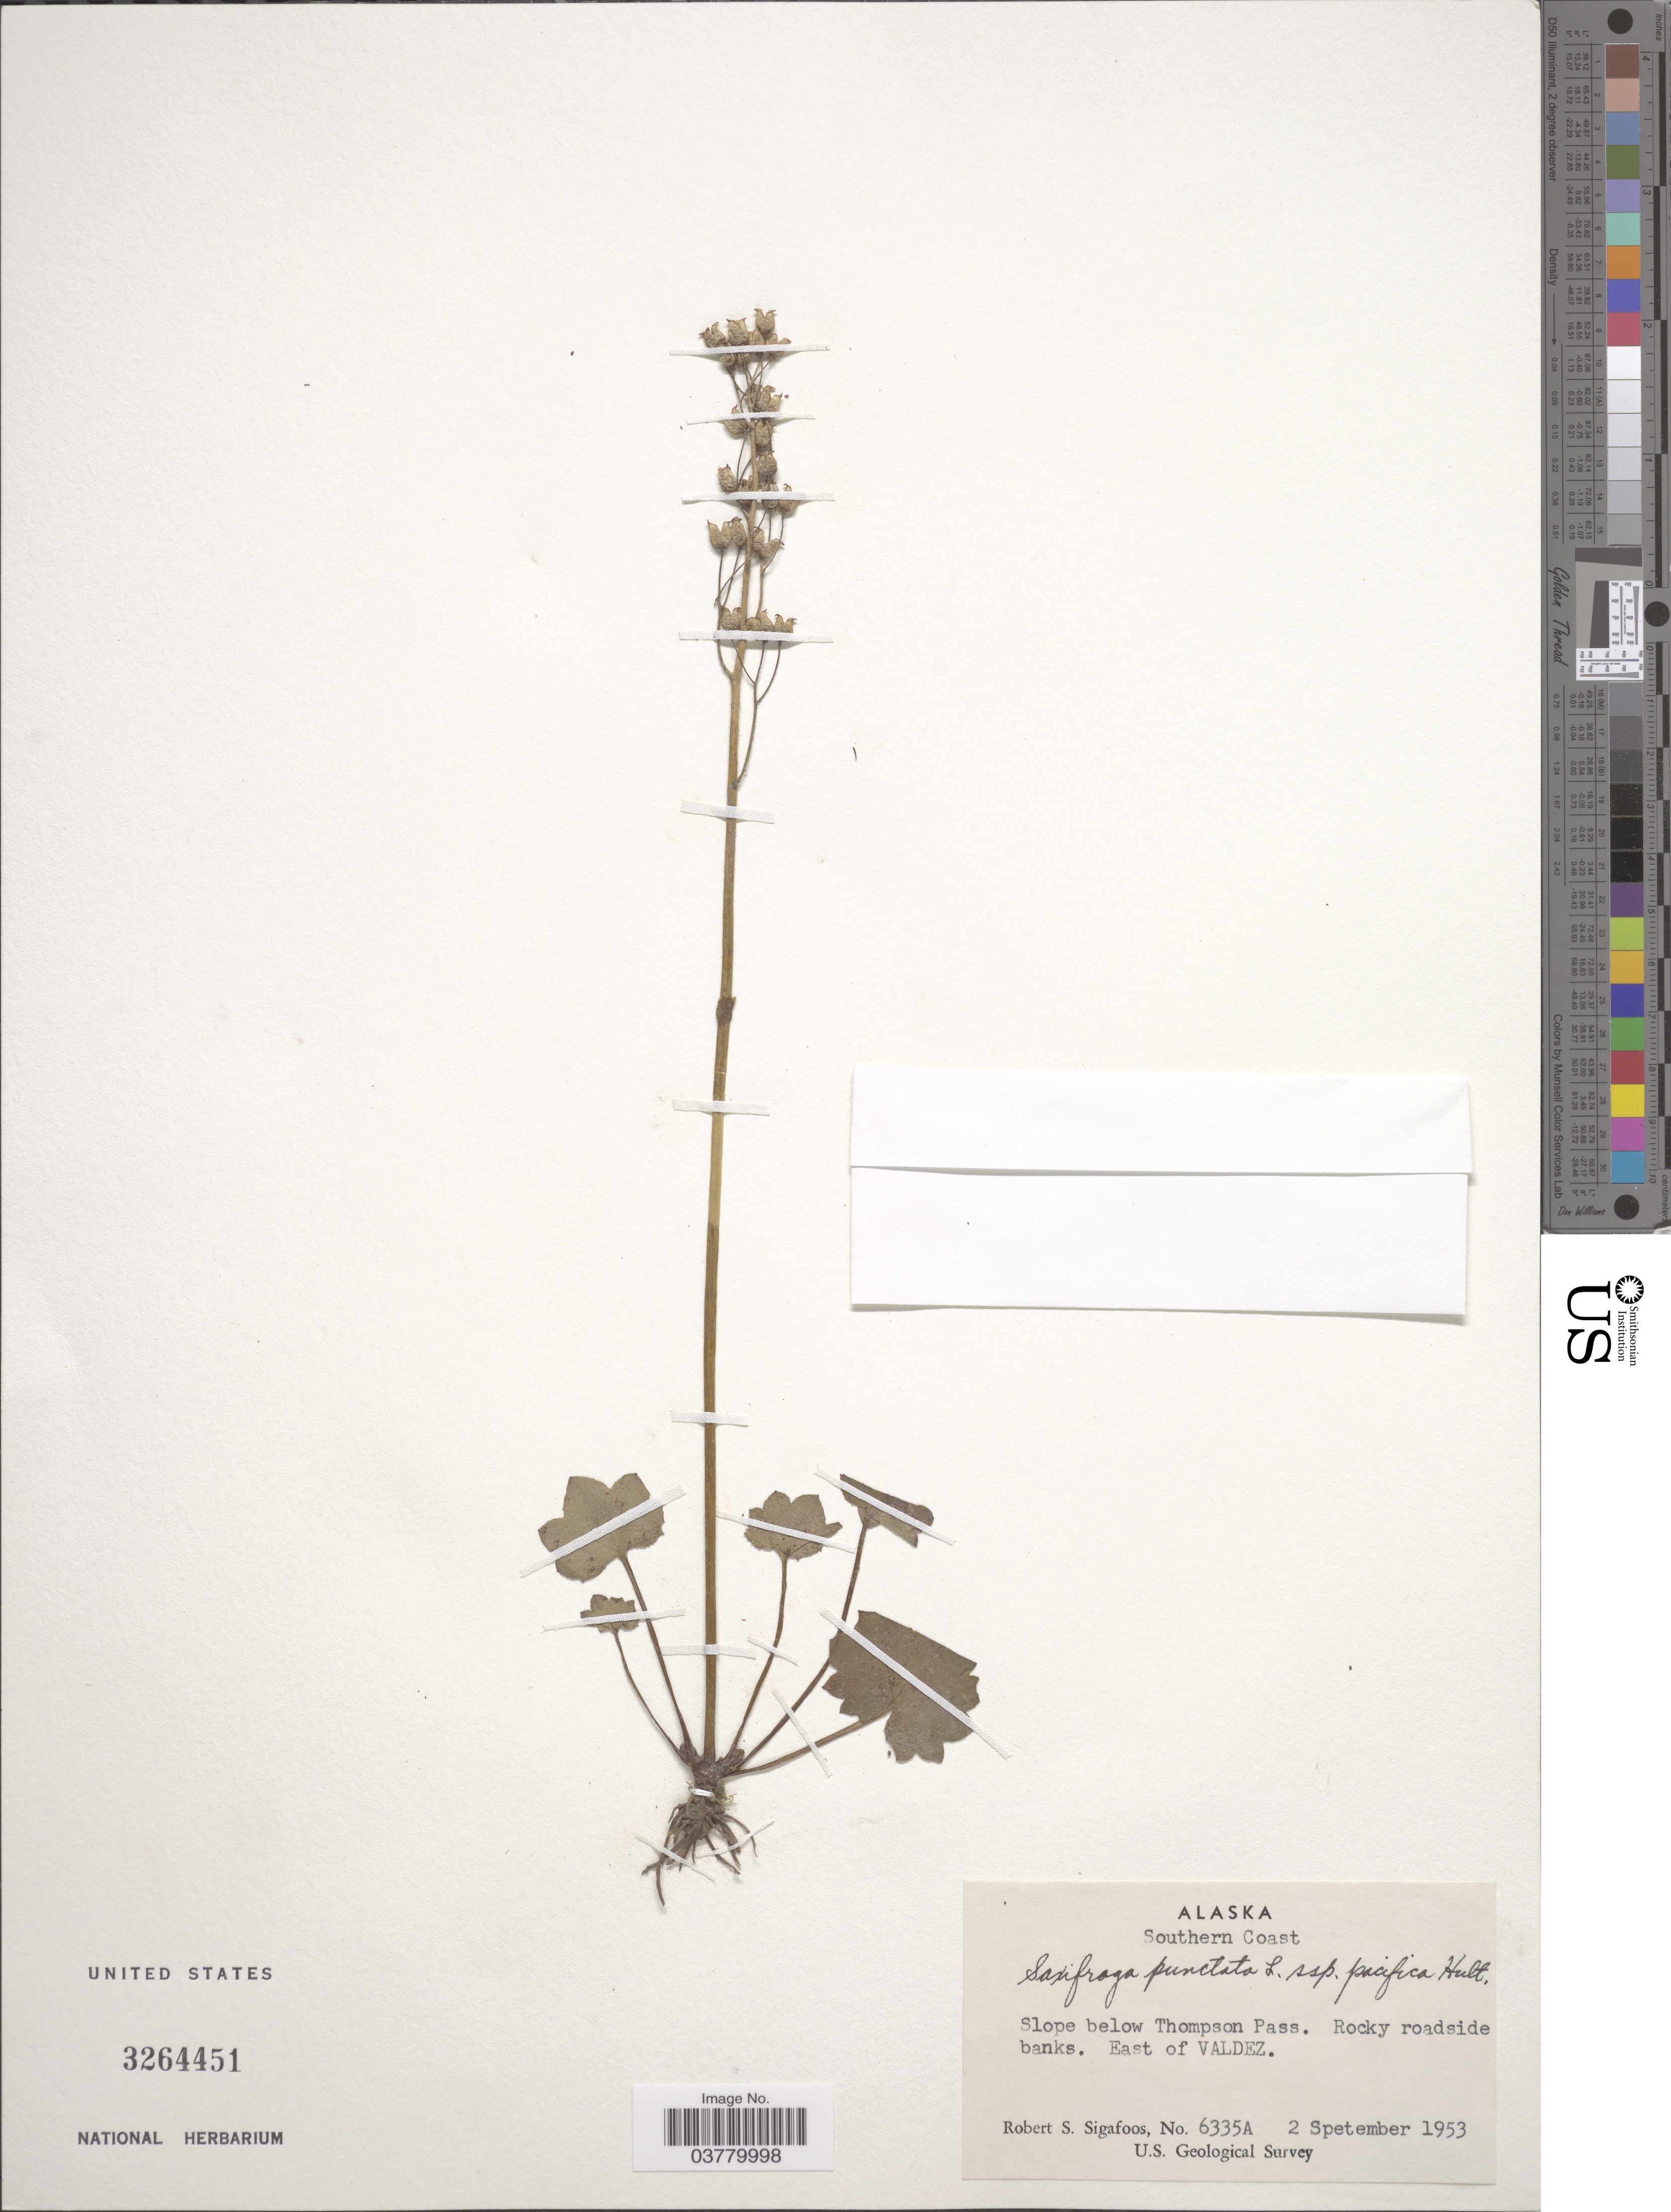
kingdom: Plantae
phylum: Tracheophyta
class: Magnoliopsida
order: Saxifragales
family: Saxifragaceae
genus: Micranthes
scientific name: Micranthes nelsoniana var. porsildiana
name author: (Calder & Savile) Gornall & H. Ohba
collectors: R. Sigafoos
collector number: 6335A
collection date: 1953-09-02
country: United States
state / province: Alaska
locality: Southern Coast. Slope below Thompson Pass. Rocky roadside banks. East of Valdez.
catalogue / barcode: US 3264451